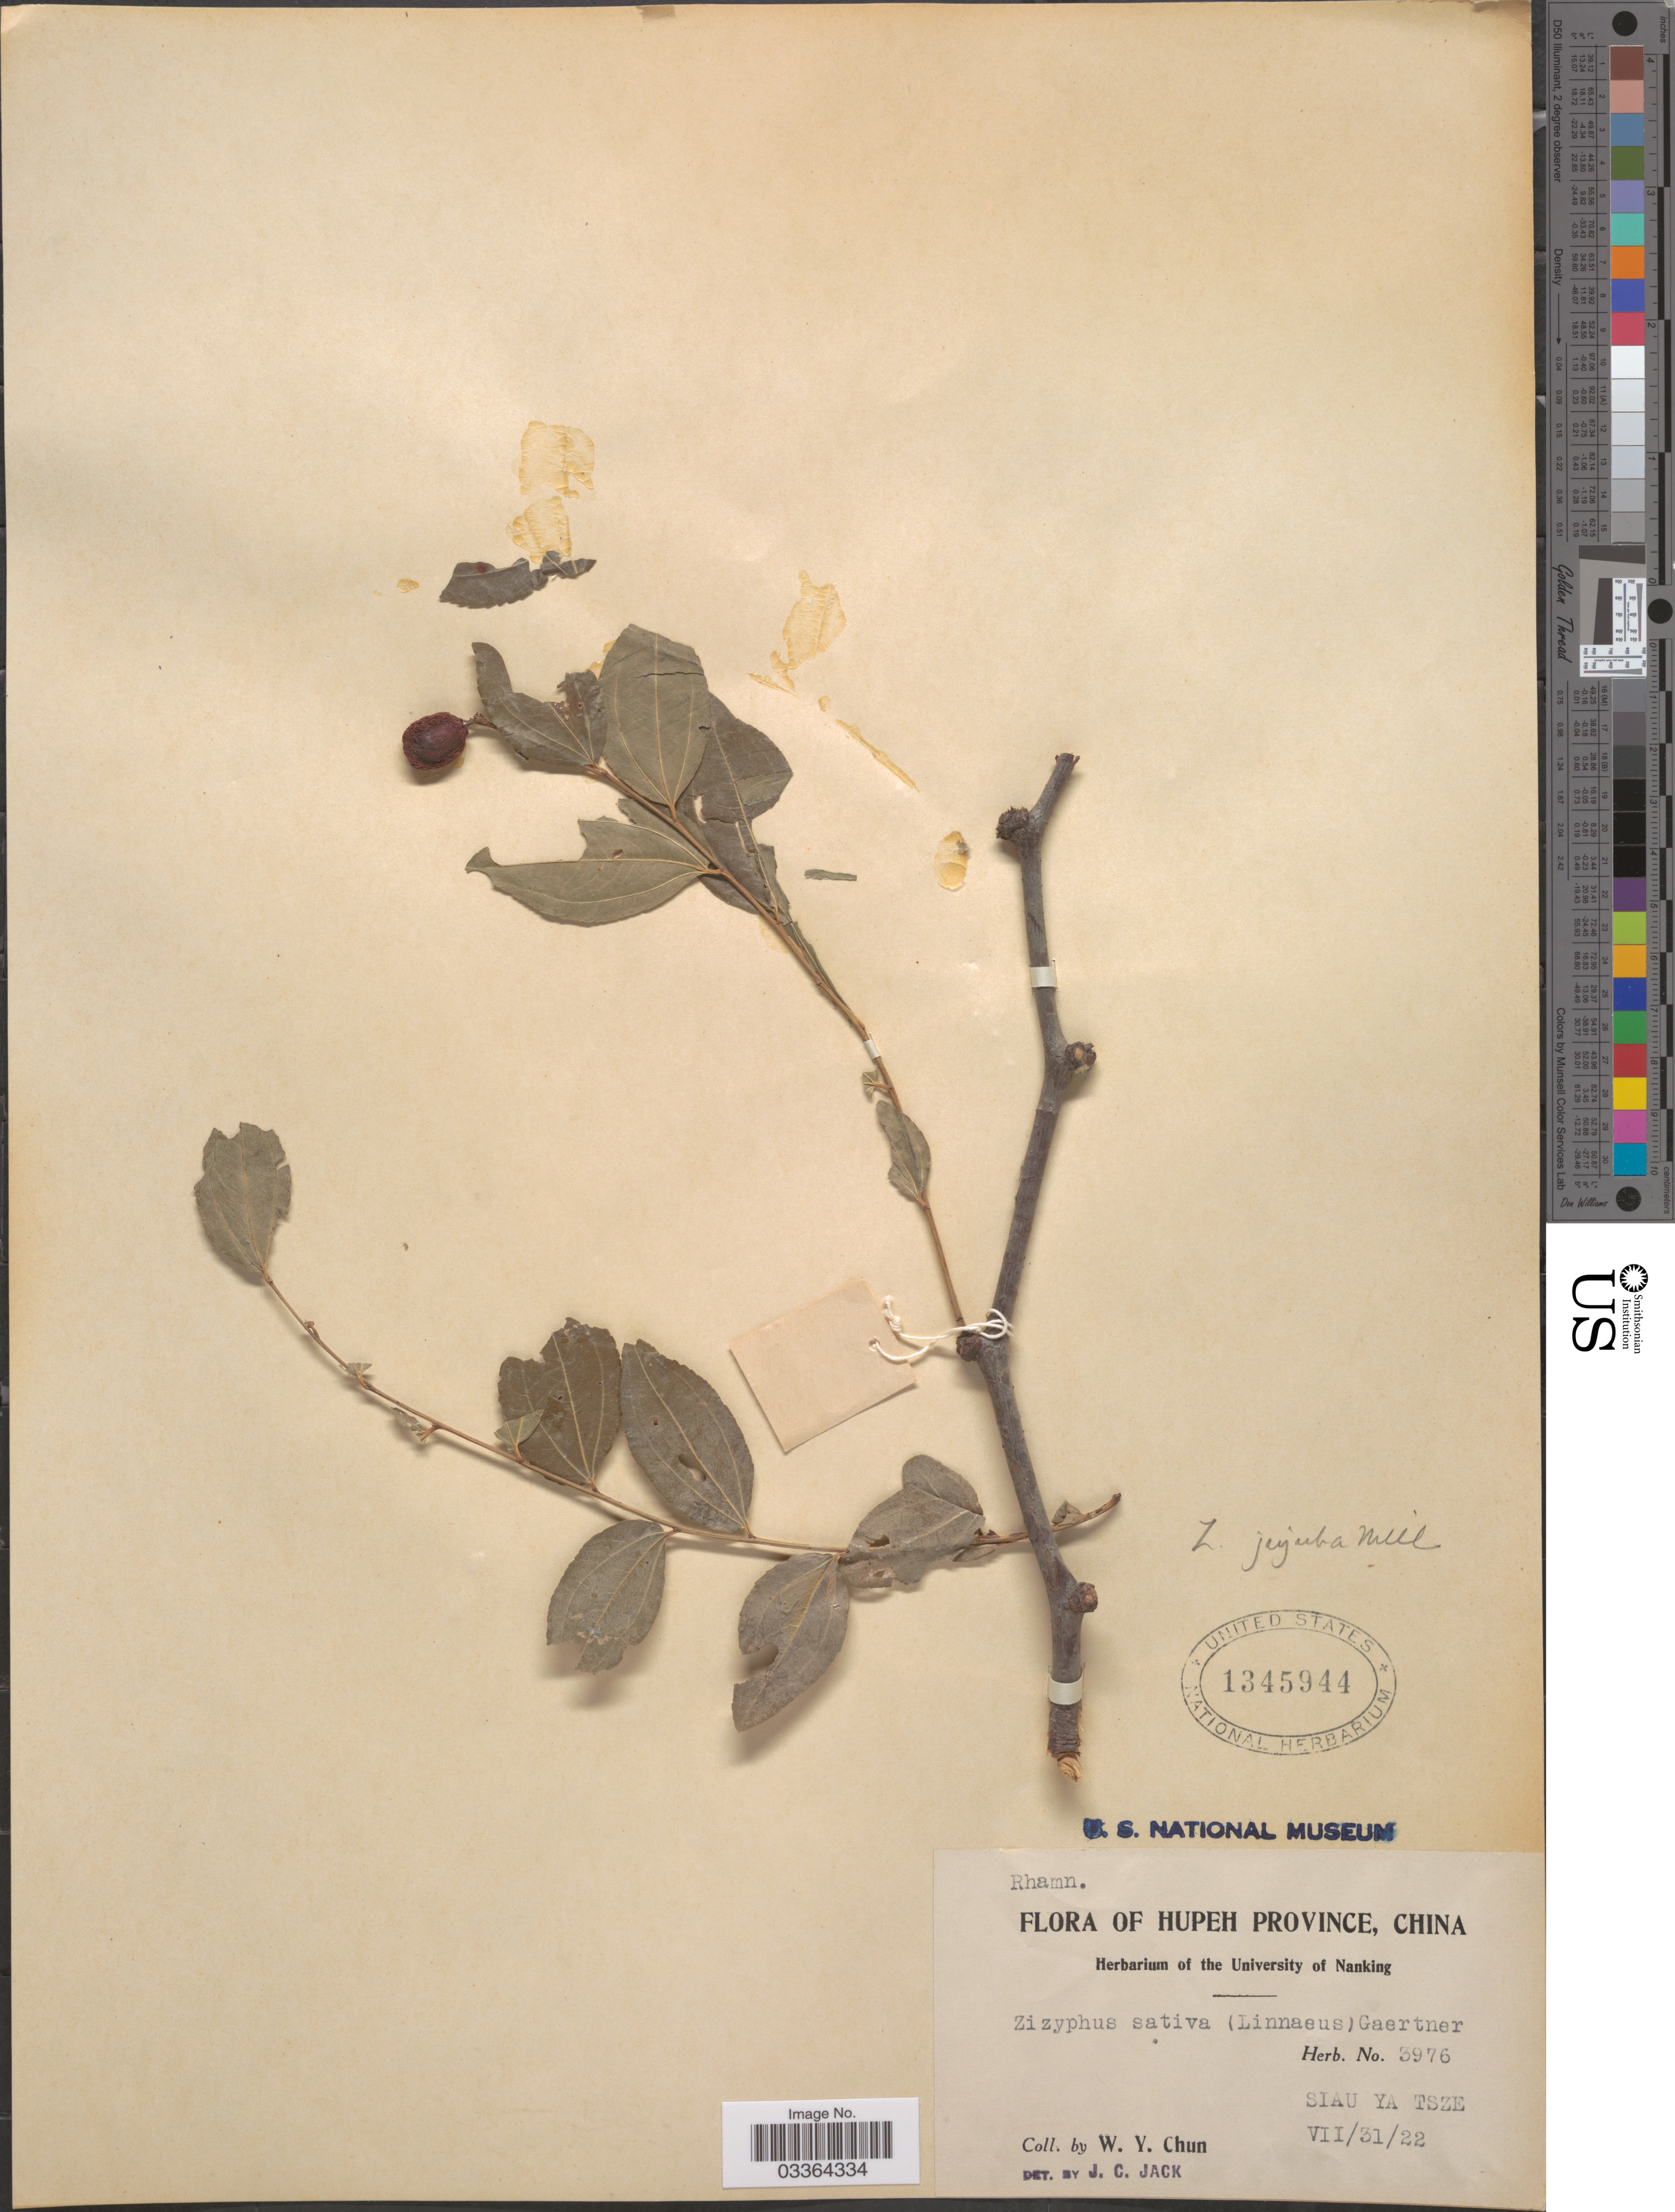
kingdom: Plantae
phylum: Tracheophyta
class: Magnoliopsida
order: Rosales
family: Rhamnaceae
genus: Ziziphus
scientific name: Ziziphus jujuba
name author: Mill.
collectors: W. Y. Chun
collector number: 3976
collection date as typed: Transcribed d/m/y: 31/7/22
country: China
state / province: Hubei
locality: Hupeh Province. Siau Ya Tsze.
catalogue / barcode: US 1345944